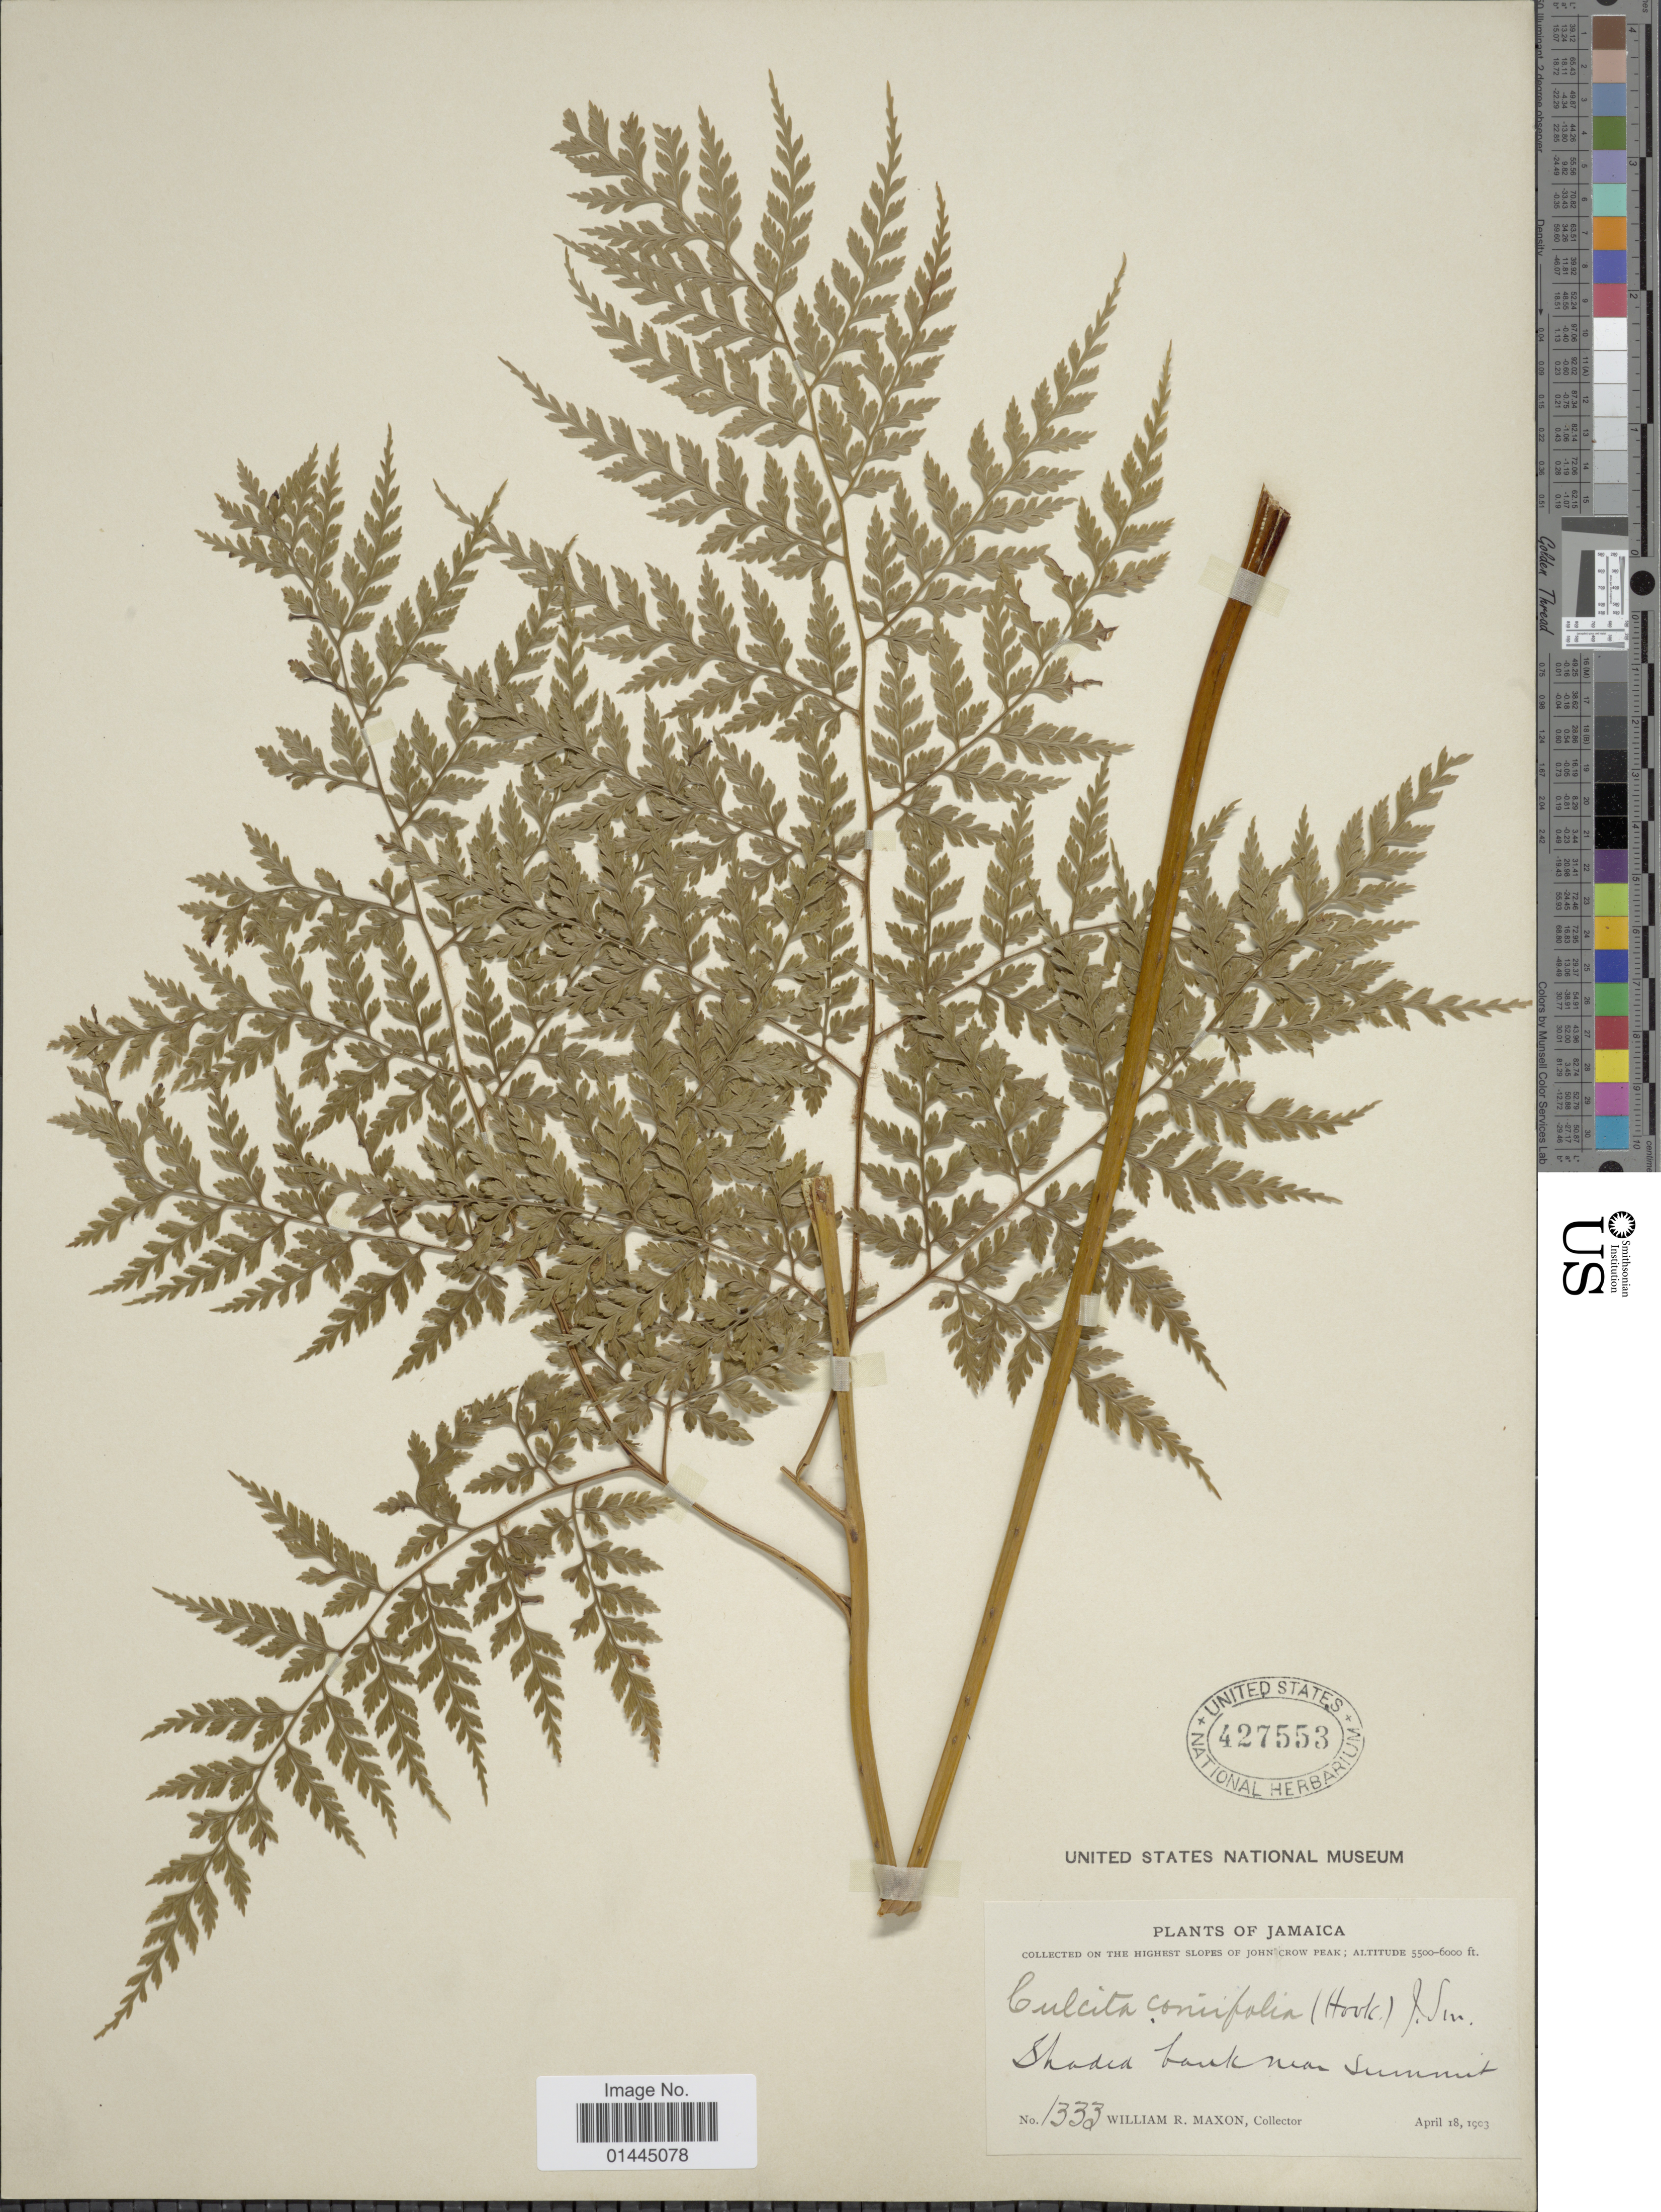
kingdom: Plantae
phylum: Tracheophyta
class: Polypodiopsida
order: Cyatheales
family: Culcitaceae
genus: Culcita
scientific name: Culcita coniifolia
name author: (Hook.) Maxon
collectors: W. R. Maxon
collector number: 1333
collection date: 1903-04-18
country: Jamaica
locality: On the highest slopes of John Crow Peak, Shaded bank near summit.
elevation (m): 1676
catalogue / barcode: US 427553